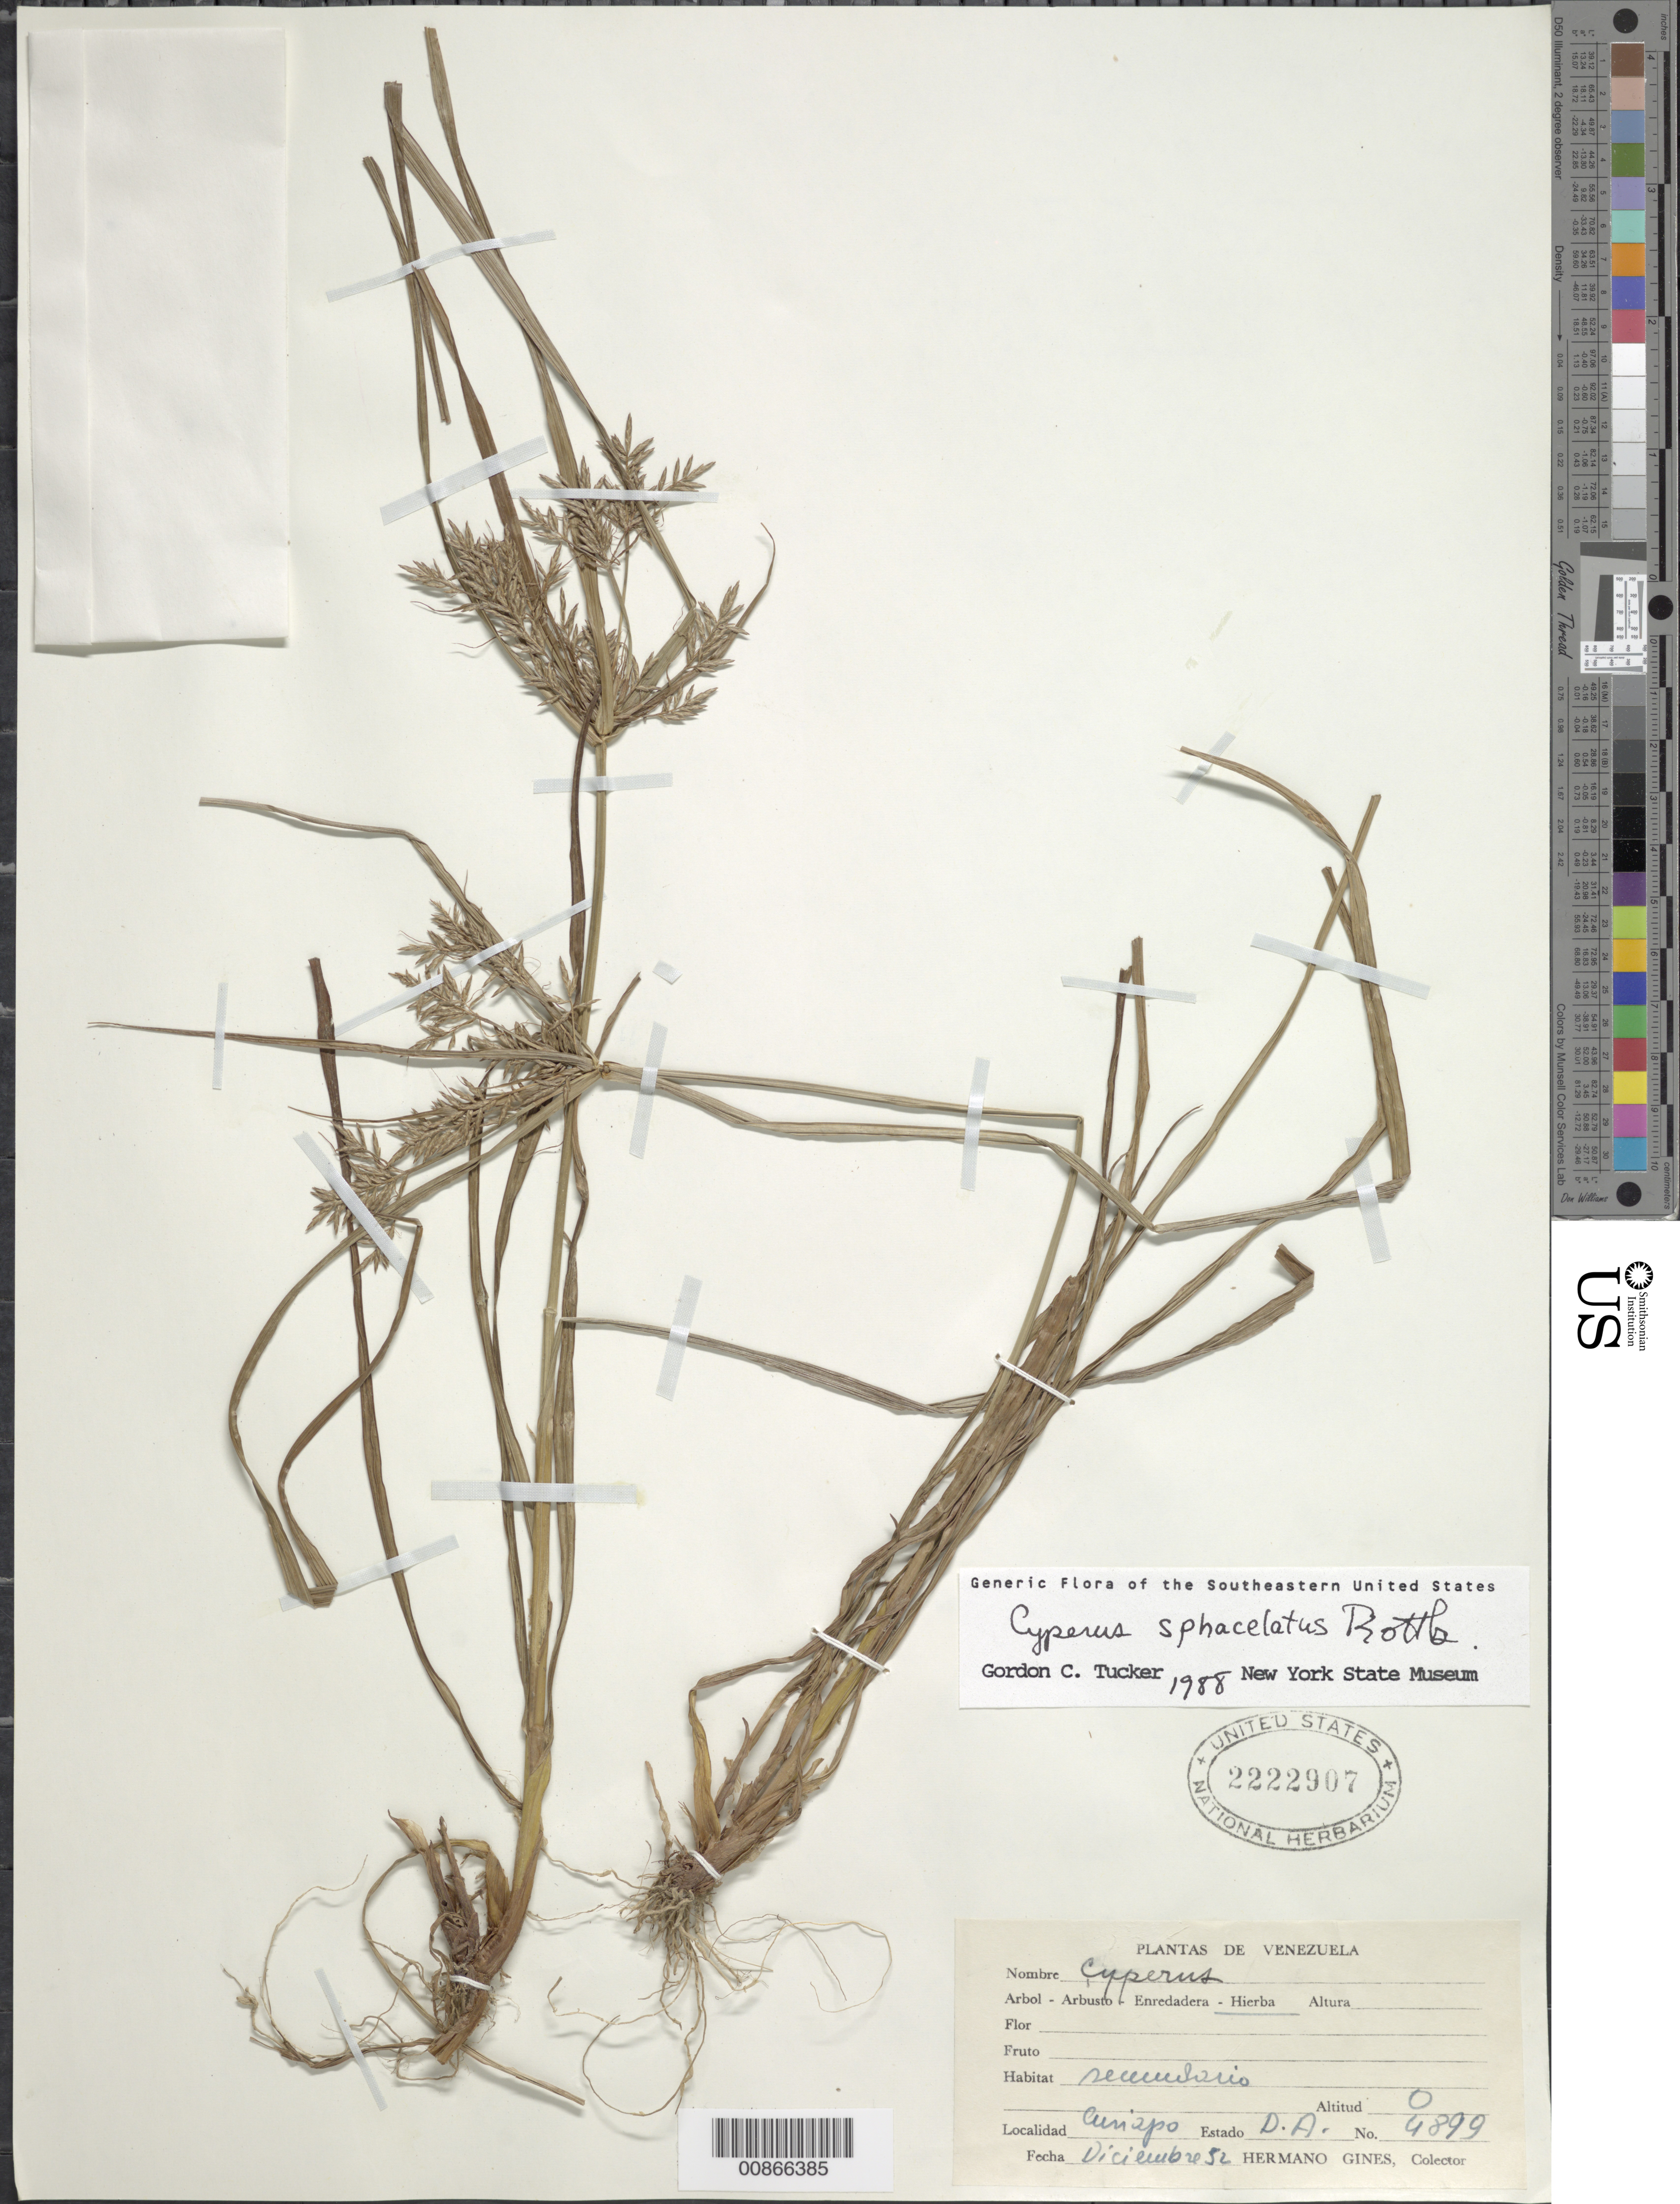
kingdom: Plantae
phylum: Tracheophyta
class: Liliopsida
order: Poales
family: Cyperaceae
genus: Cyperus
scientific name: Cyperus sphacelatus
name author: Rottb.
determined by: Tucker, G. C.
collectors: H. Gines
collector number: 4899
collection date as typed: Dec-52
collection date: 1952-12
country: Venezuela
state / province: Delta Amacuro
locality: Curiapo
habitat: Secundario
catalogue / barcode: US 2222907